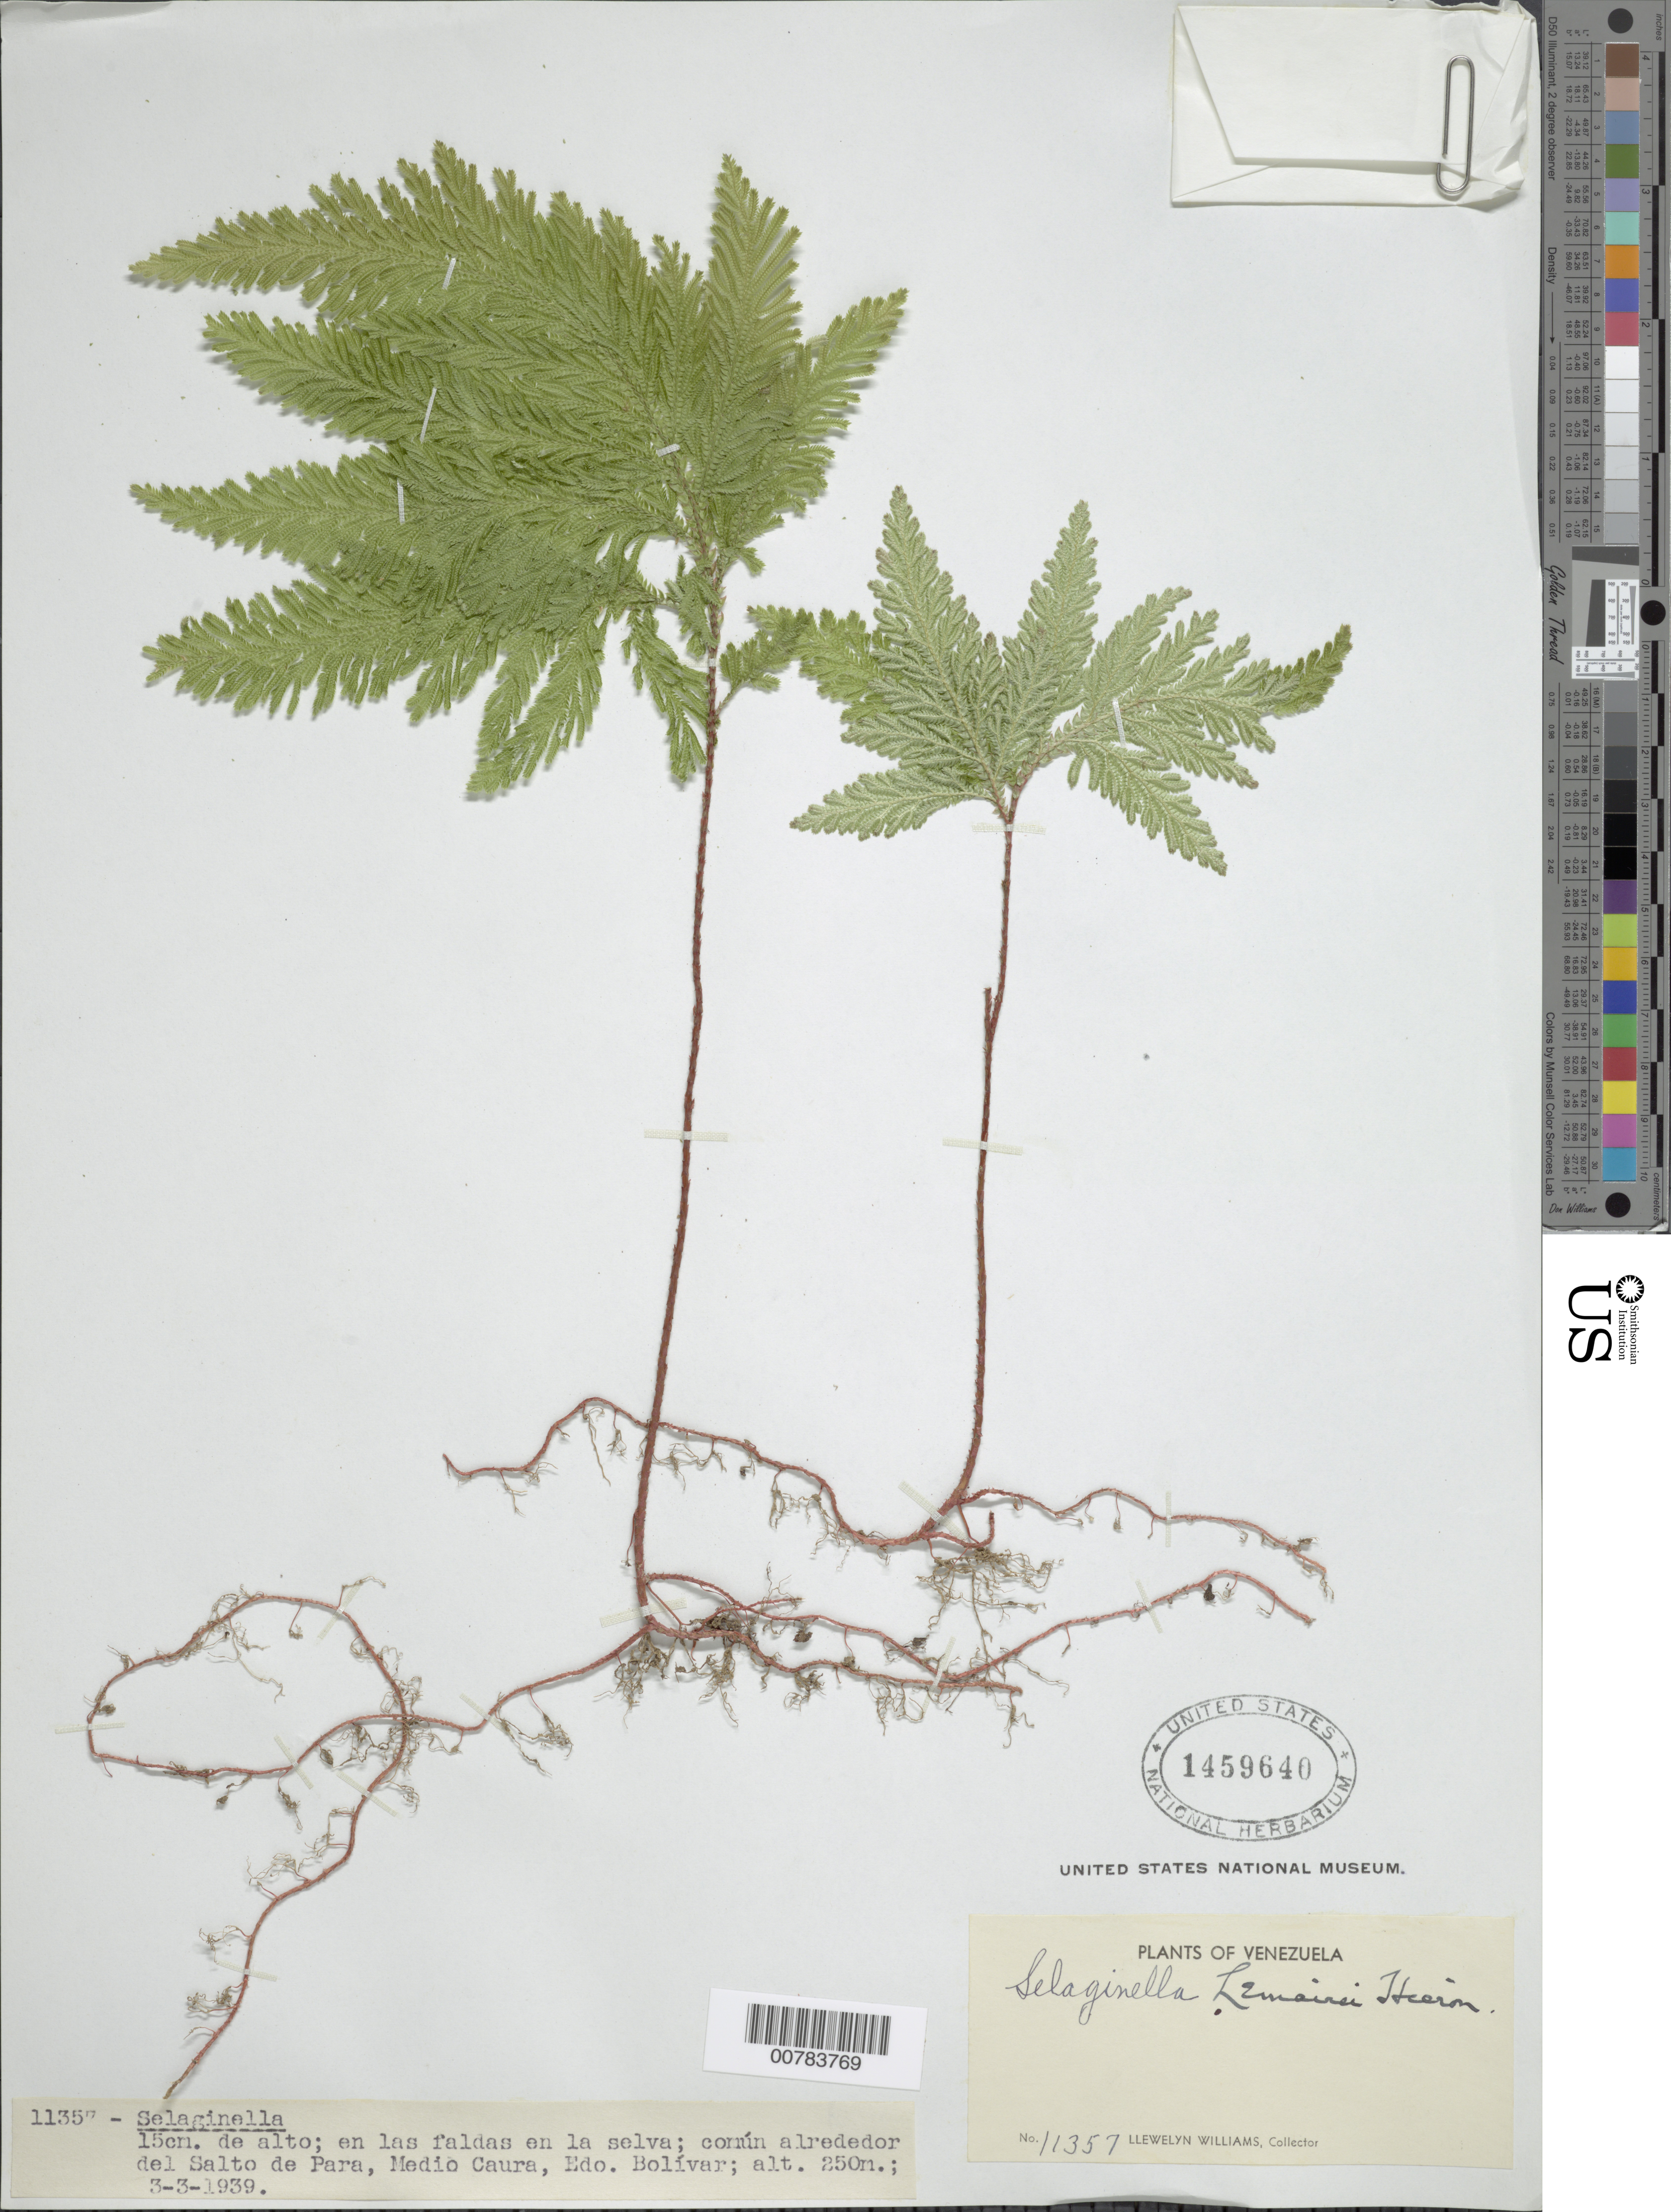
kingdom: Plantae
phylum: Tracheophyta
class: Lycopodiopsida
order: Selaginellales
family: Selaginellaceae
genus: Selaginella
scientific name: Selaginella umbrosa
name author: Lem. ex Hieron.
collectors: Ll. Williams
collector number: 11357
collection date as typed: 3-Mar-39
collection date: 1939-03-03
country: Venezuela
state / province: Bolívar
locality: Salto de Para, Medio Caura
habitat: Faldas en las selva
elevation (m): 250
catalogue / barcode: US 1459640